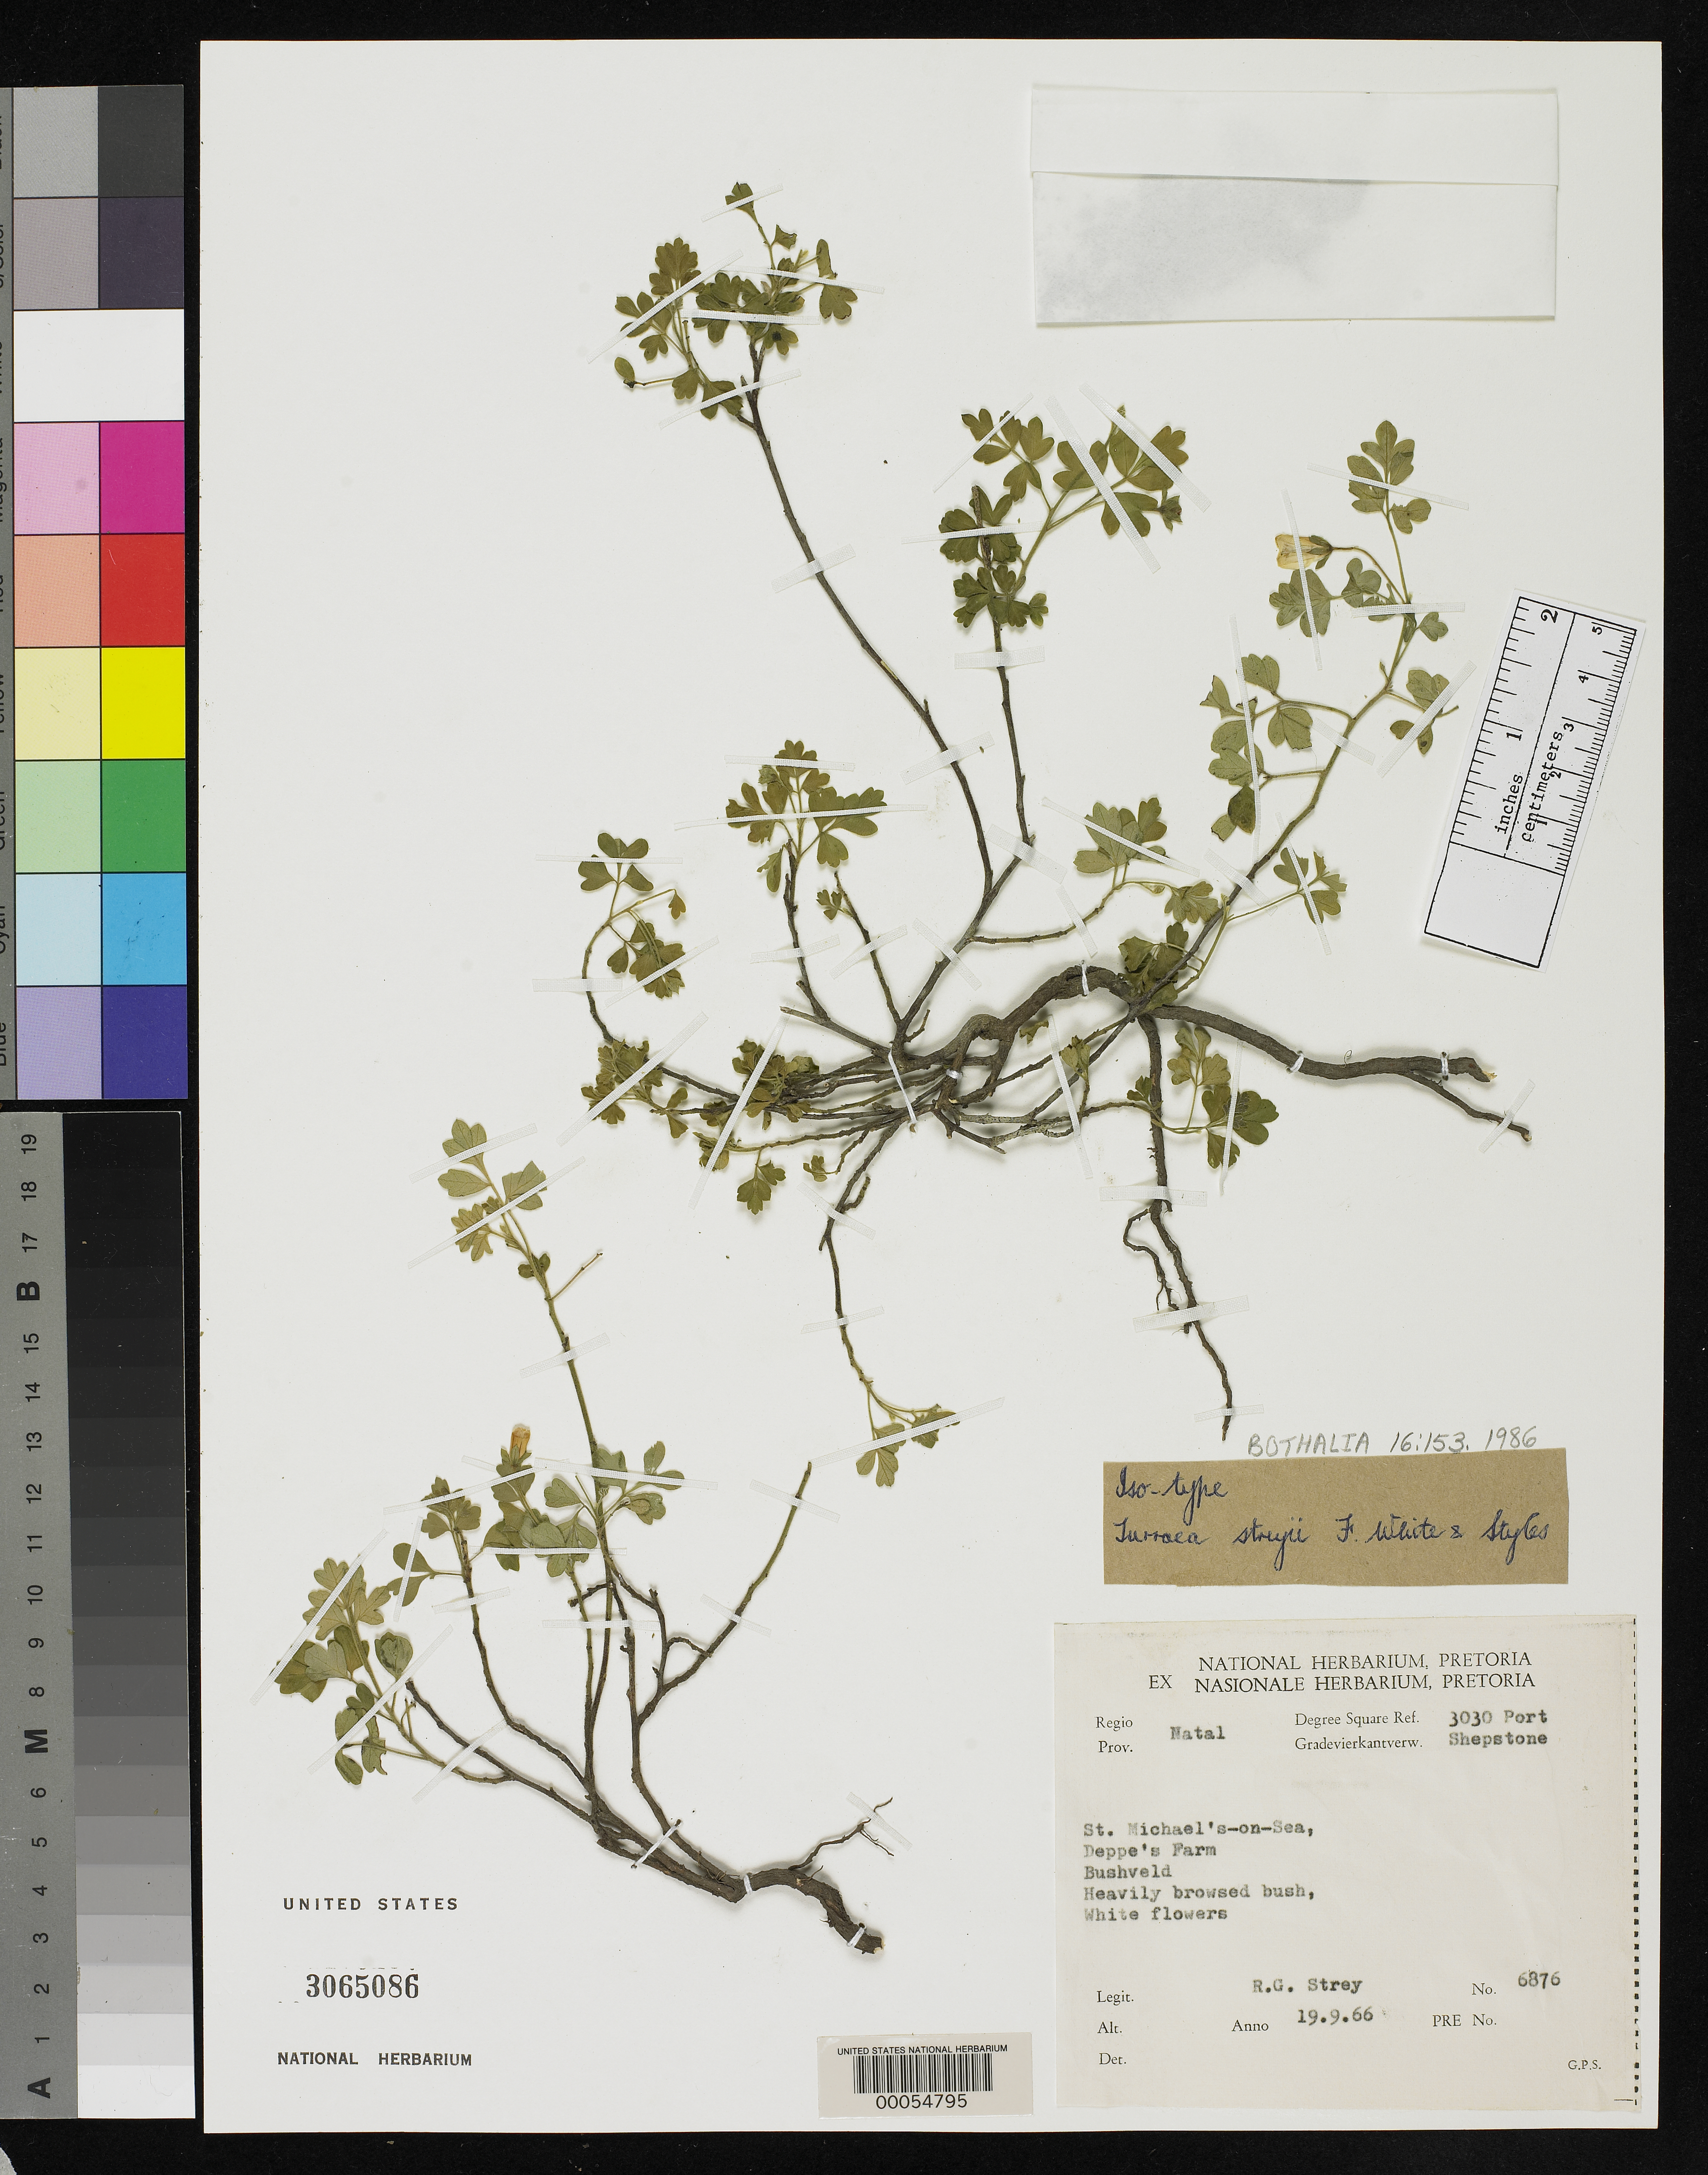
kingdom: Plantae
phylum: Tracheophyta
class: Magnoliopsida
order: Sapindales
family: Meliaceae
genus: Turraea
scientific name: Turraea streyi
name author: F. White & Styles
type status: Isotype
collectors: R. G. Strey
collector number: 6876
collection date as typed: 19 Sep 1966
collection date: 1966-09-19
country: South Africa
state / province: KwaZulu-Natal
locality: St. Michael's-on-Sea, Deppe's Farm.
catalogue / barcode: US 3065086